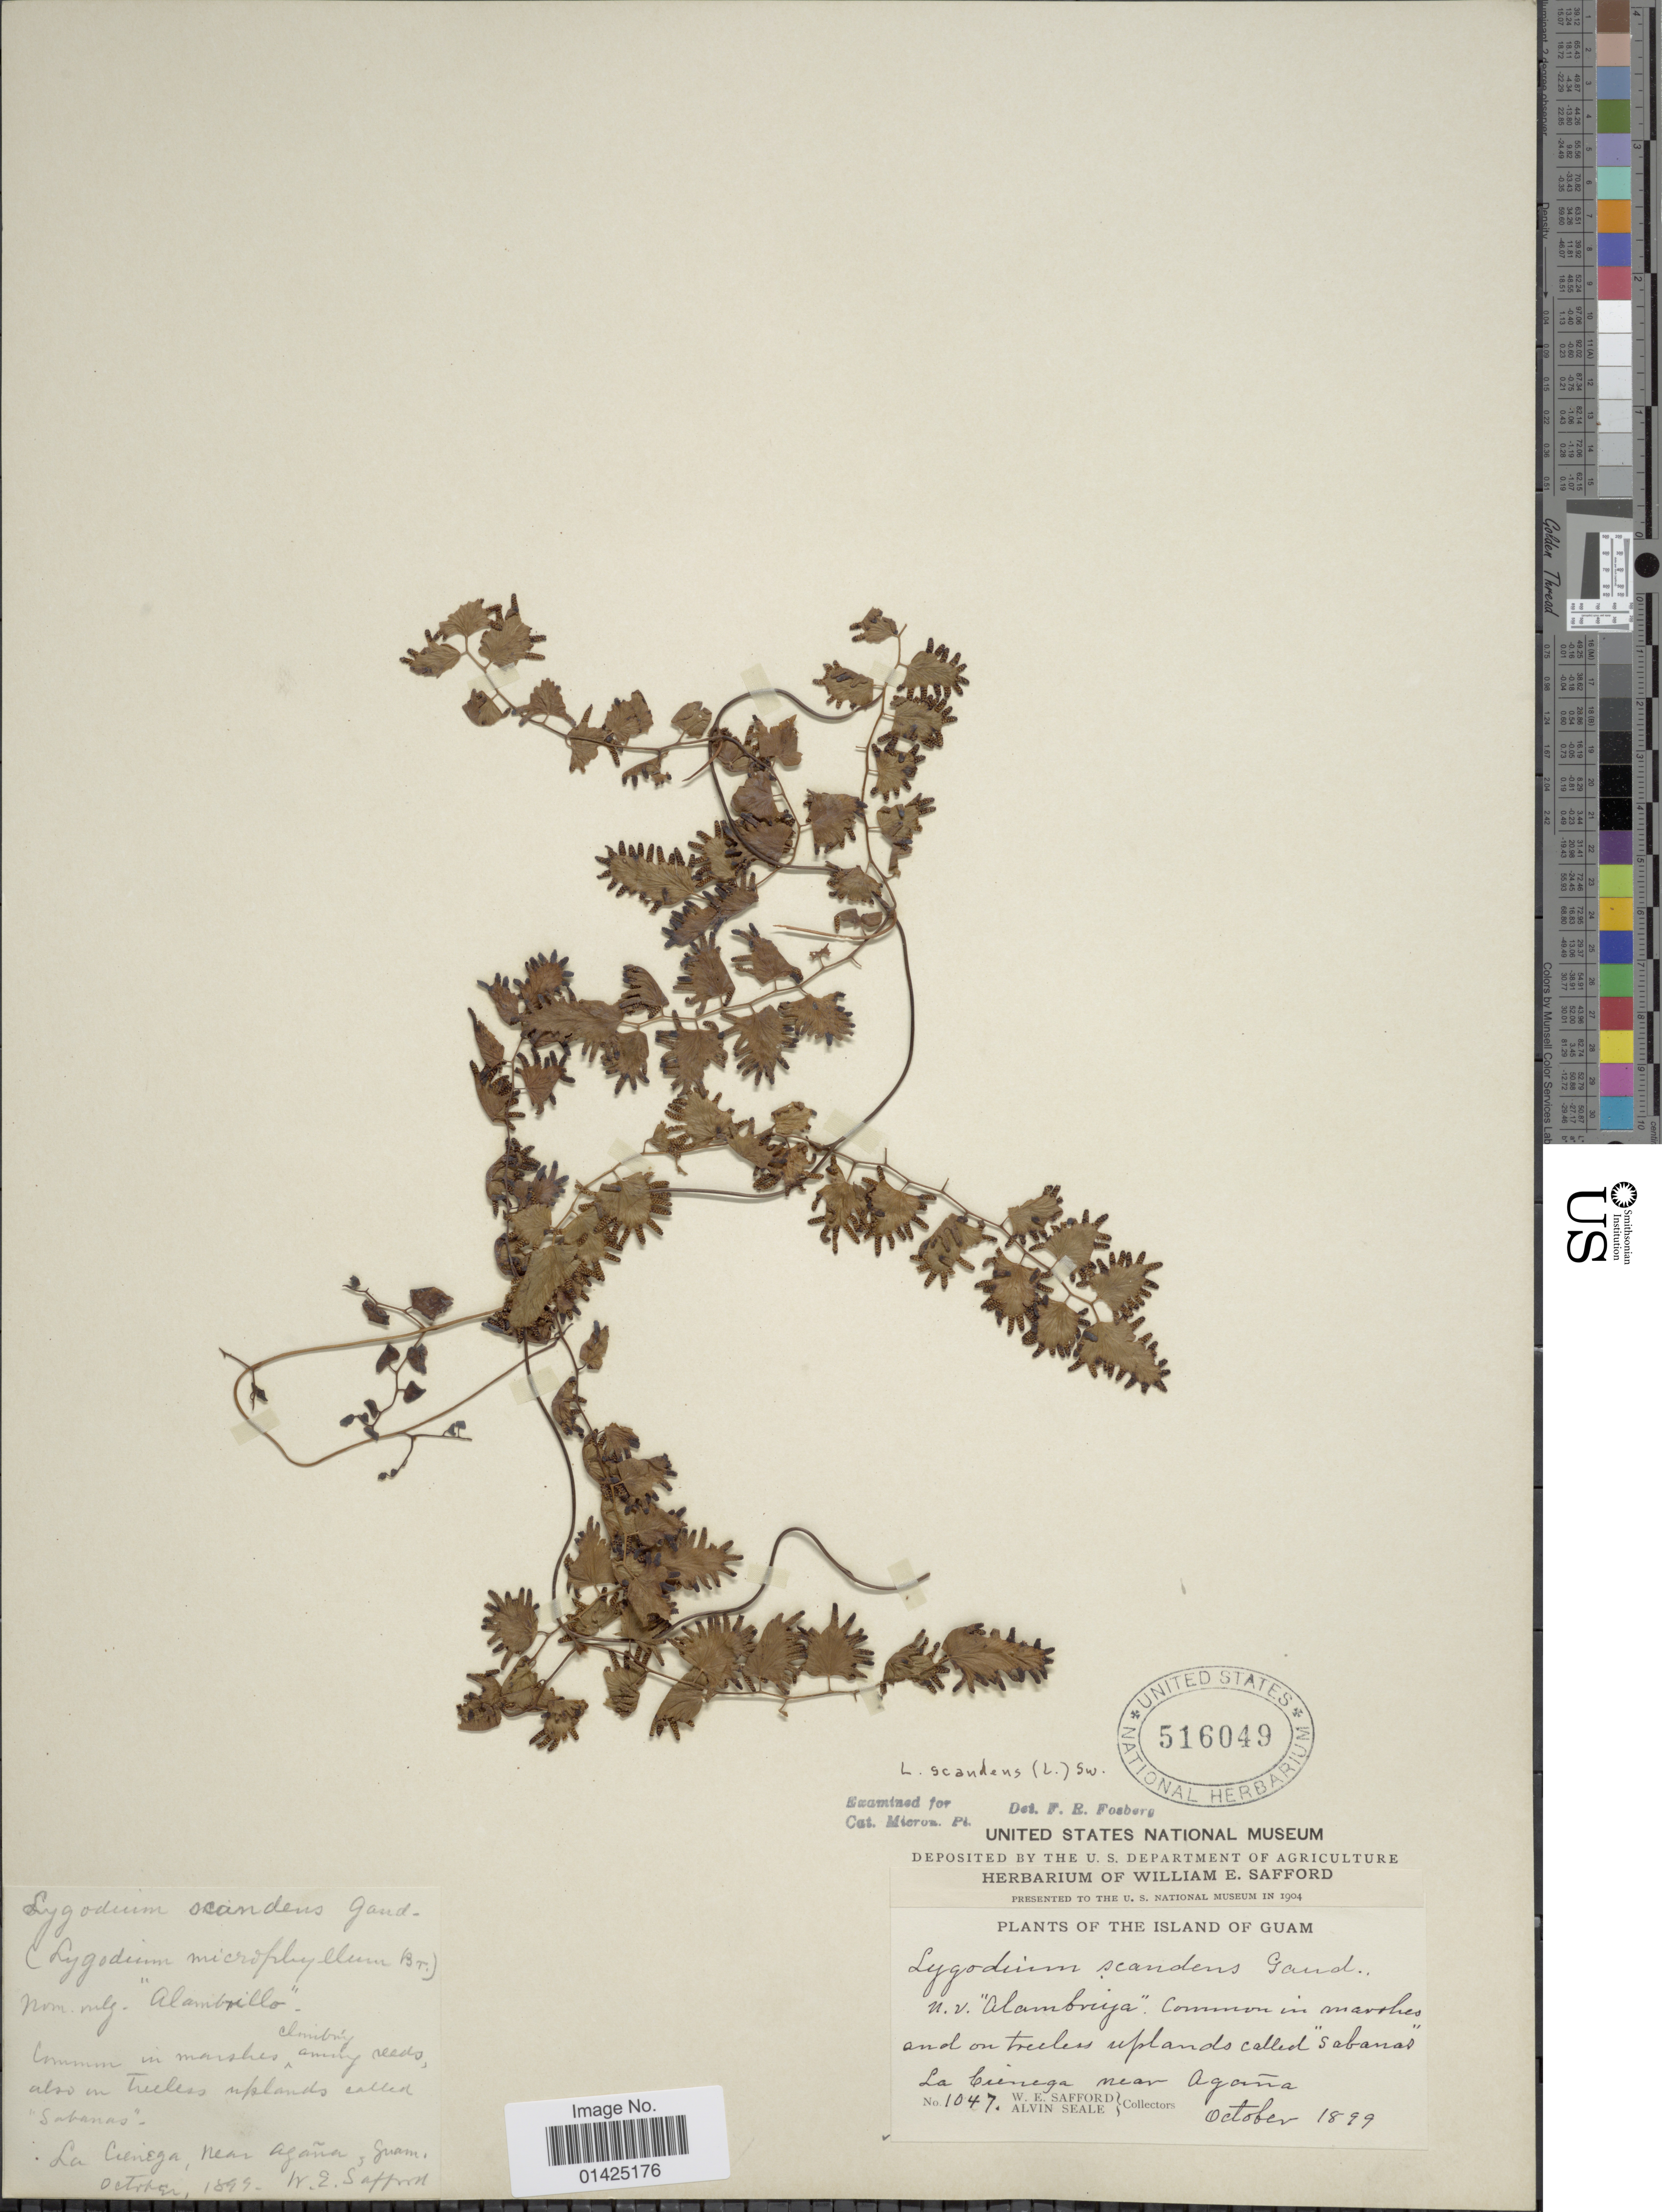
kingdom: Plantae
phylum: Tracheophyta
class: Polypodiopsida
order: Schizaeales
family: Lygodiaceae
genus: Lygodium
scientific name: Lygodium microphyllum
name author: (Cav.) R. Br.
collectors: W. E. Safford & A. Seale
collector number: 1047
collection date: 1899-10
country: Guam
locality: N.V. "Alambrya" [interpreted] common in marshes and on treeless uplands called "Safanas" [interpreted], La bienega near Agaña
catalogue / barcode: US 516049